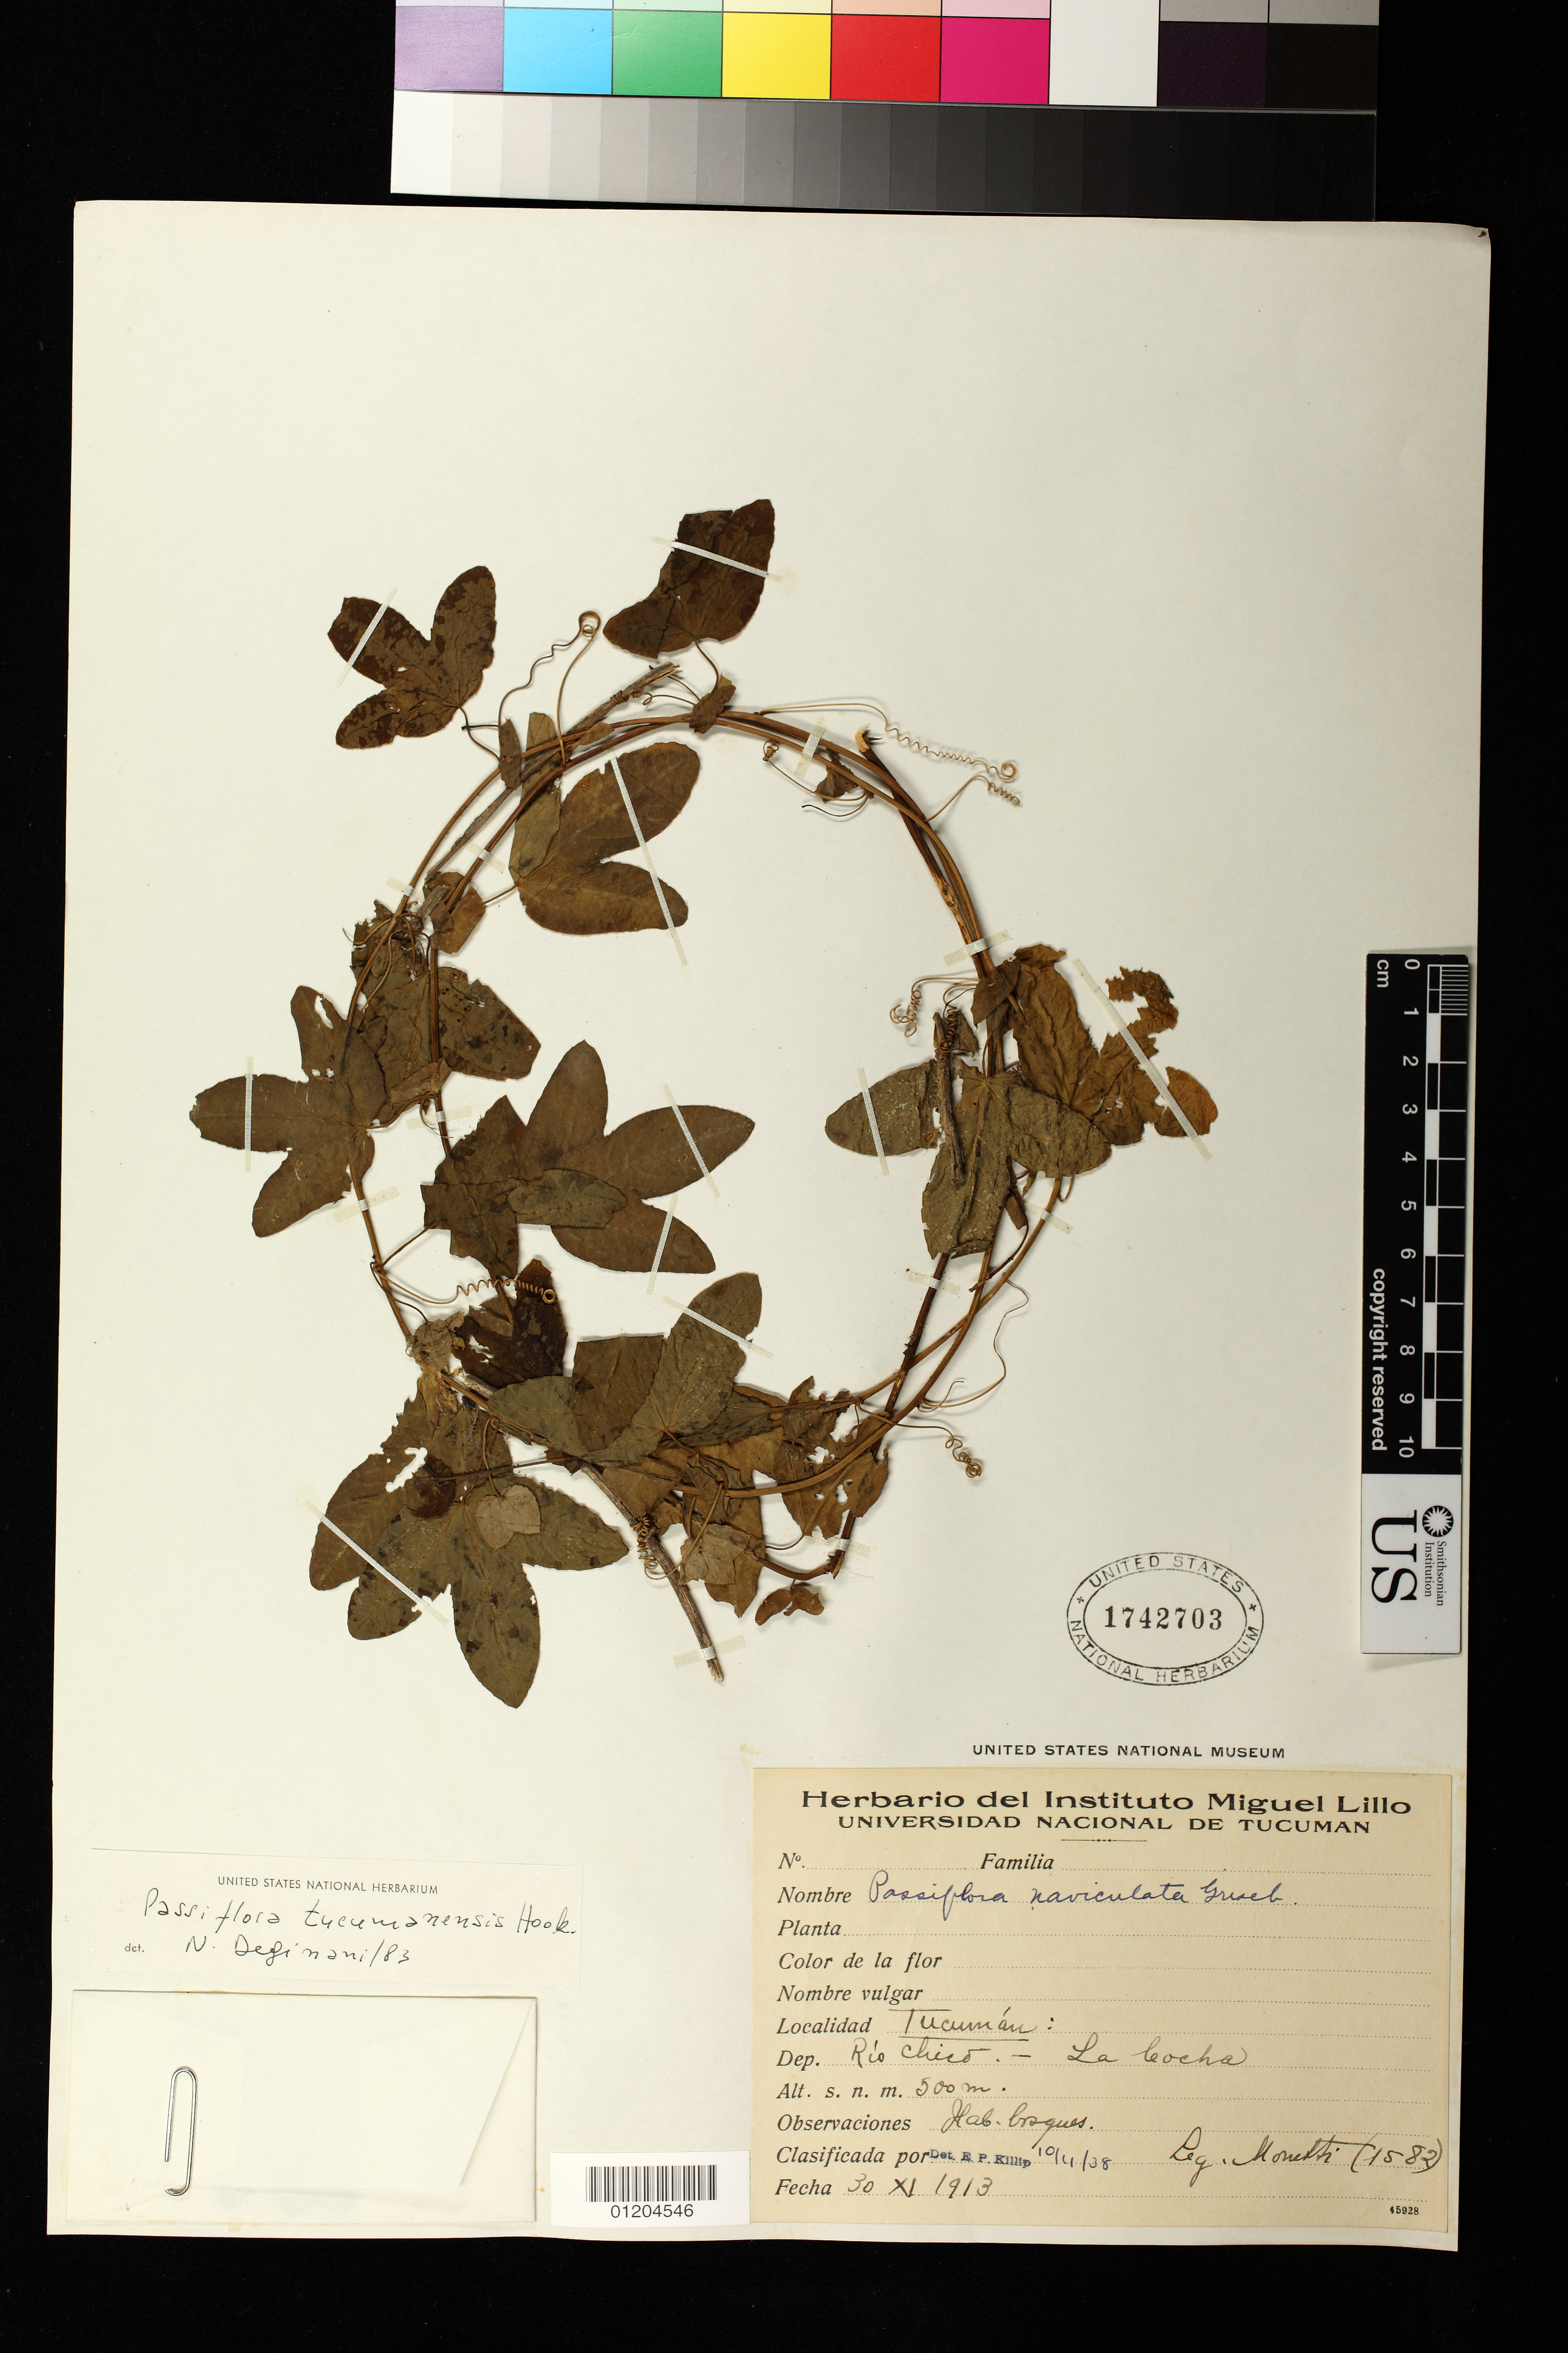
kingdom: Plantae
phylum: Tracheophyta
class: Magnoliopsida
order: Malpighiales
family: Passifloraceae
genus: Passiflora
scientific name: Passiflora tucumanensis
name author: Hook.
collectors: Monetti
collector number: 1582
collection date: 1913-11-30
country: Argentina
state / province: Tucuman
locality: Rio Chico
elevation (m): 500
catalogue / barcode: US 1742703